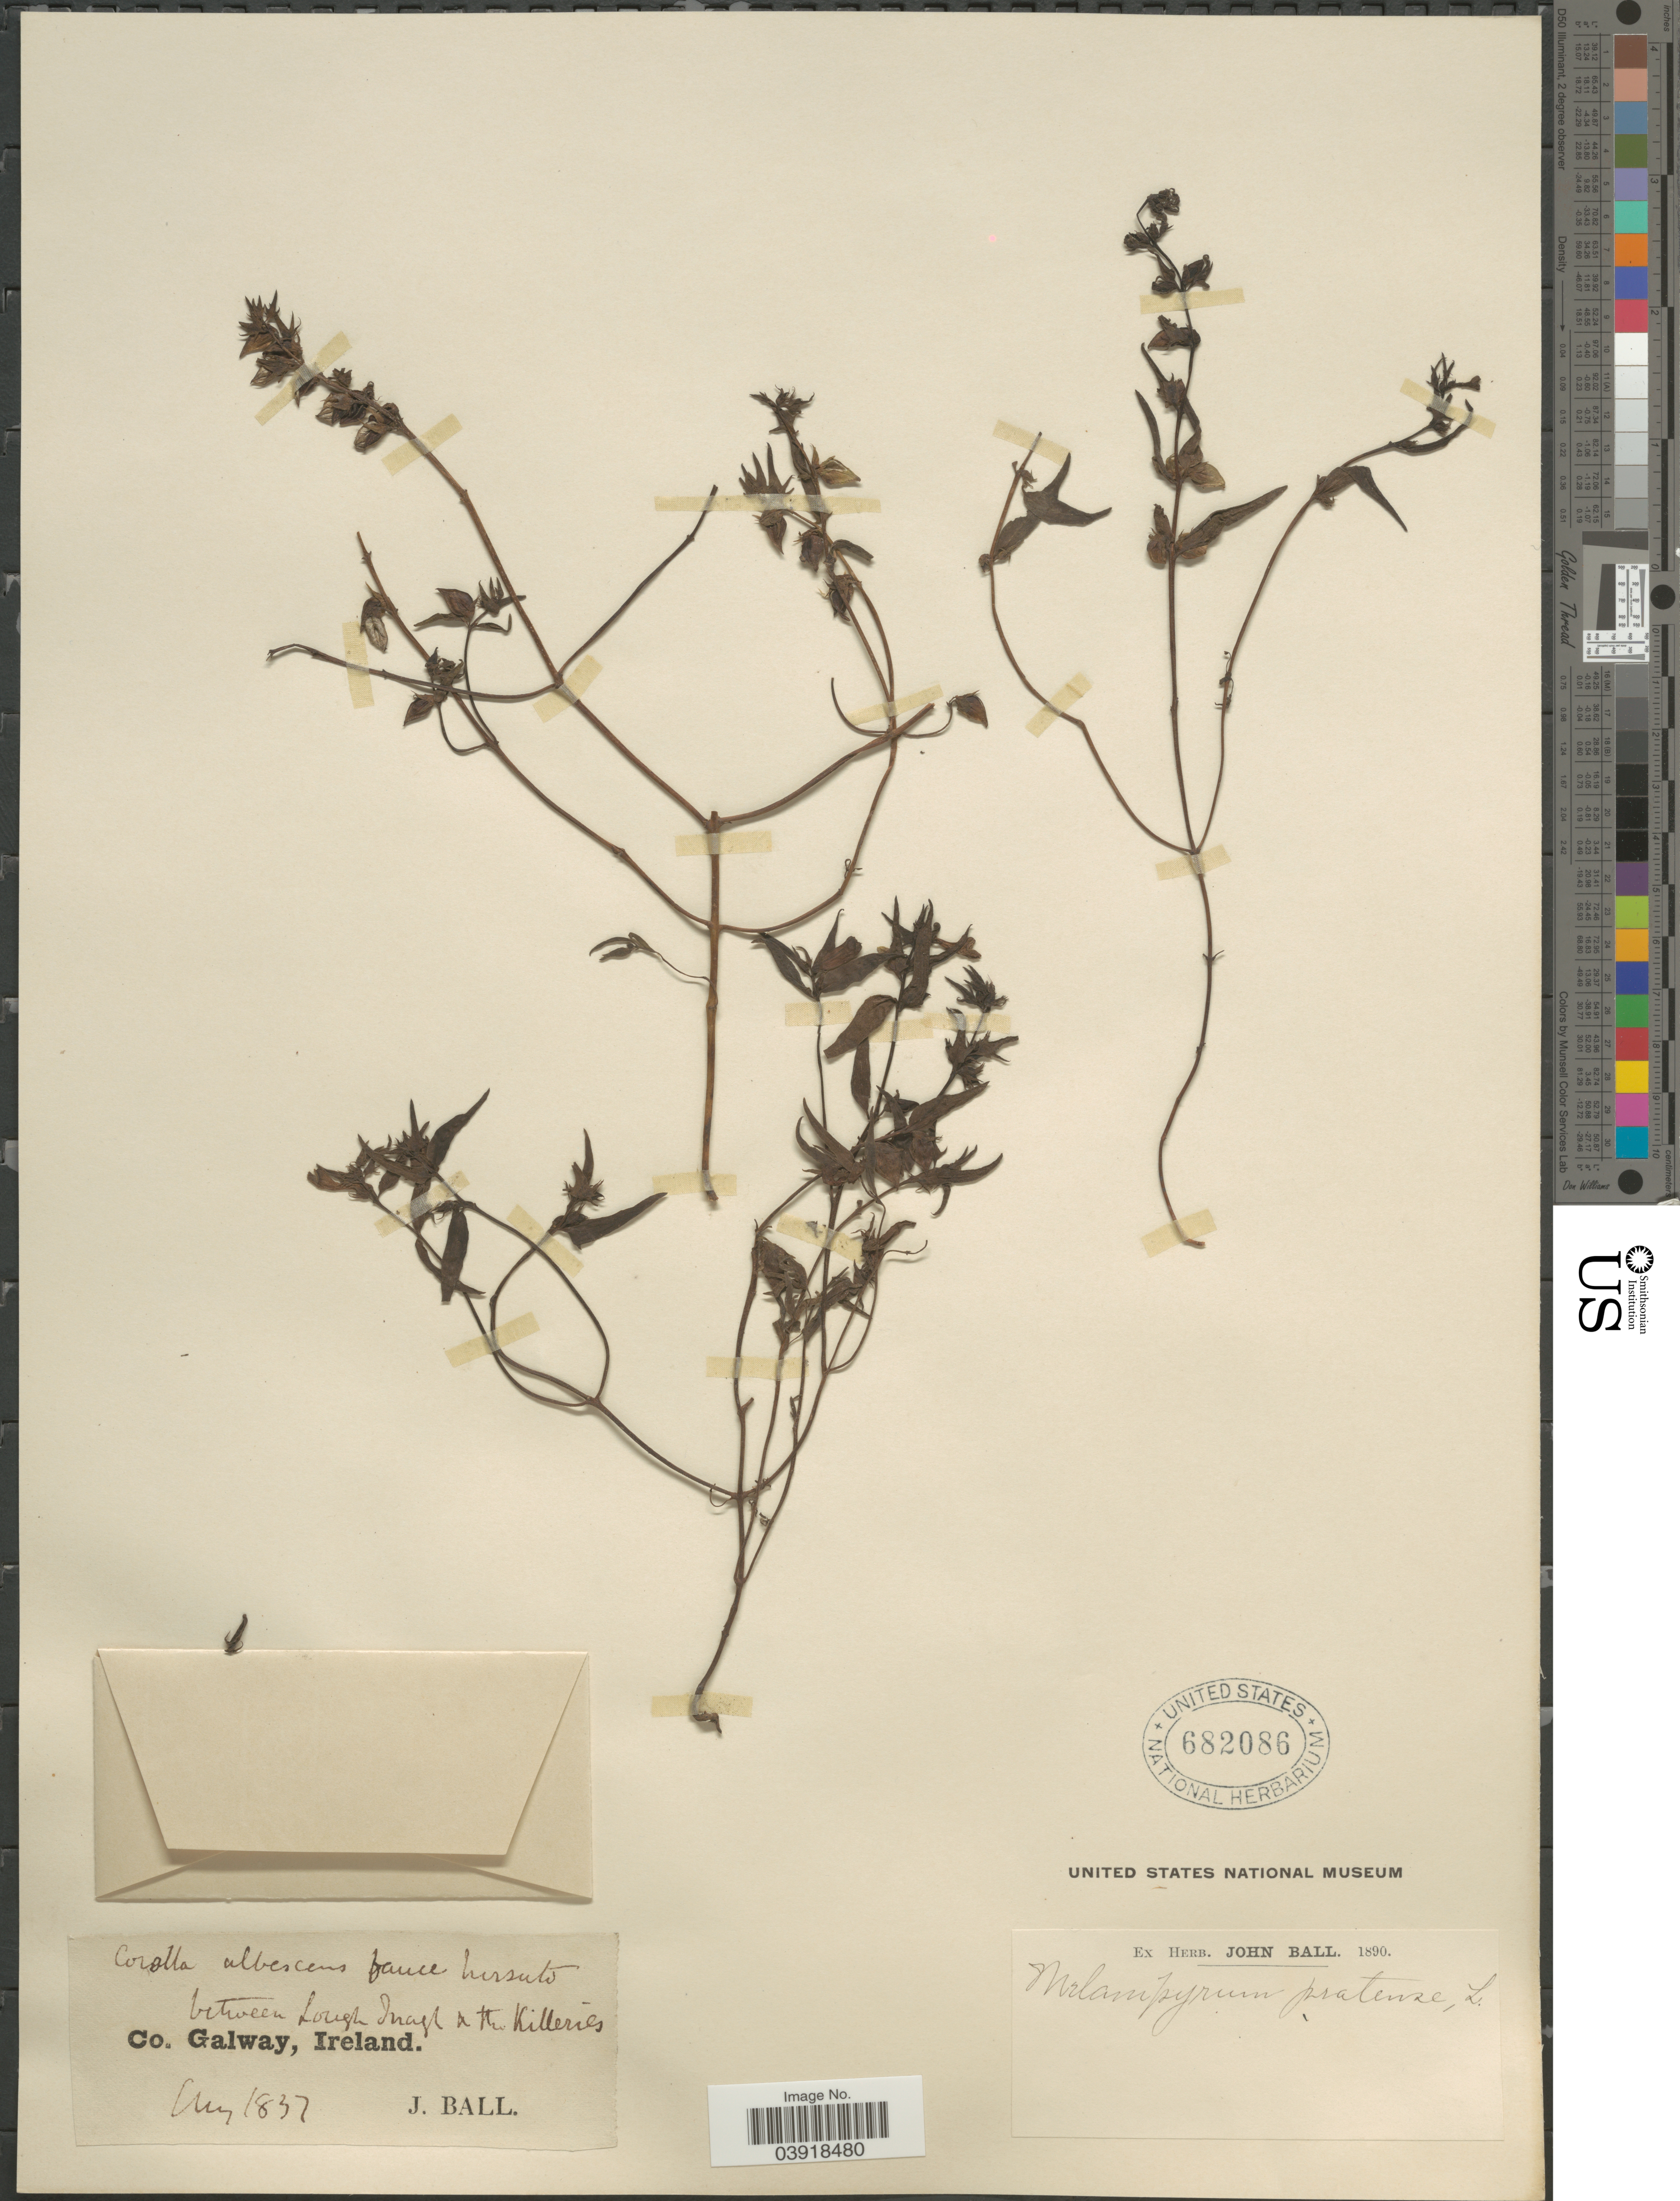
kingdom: Plantae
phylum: Tracheophyta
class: Magnoliopsida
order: Lamiales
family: Orobanchaceae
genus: Melampyrum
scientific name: Melampyrum pratense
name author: L.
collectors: J. Ball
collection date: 1837-08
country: Ireland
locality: Between Lough Inagh & Nw Killeries. Co. Galway.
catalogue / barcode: US 682086